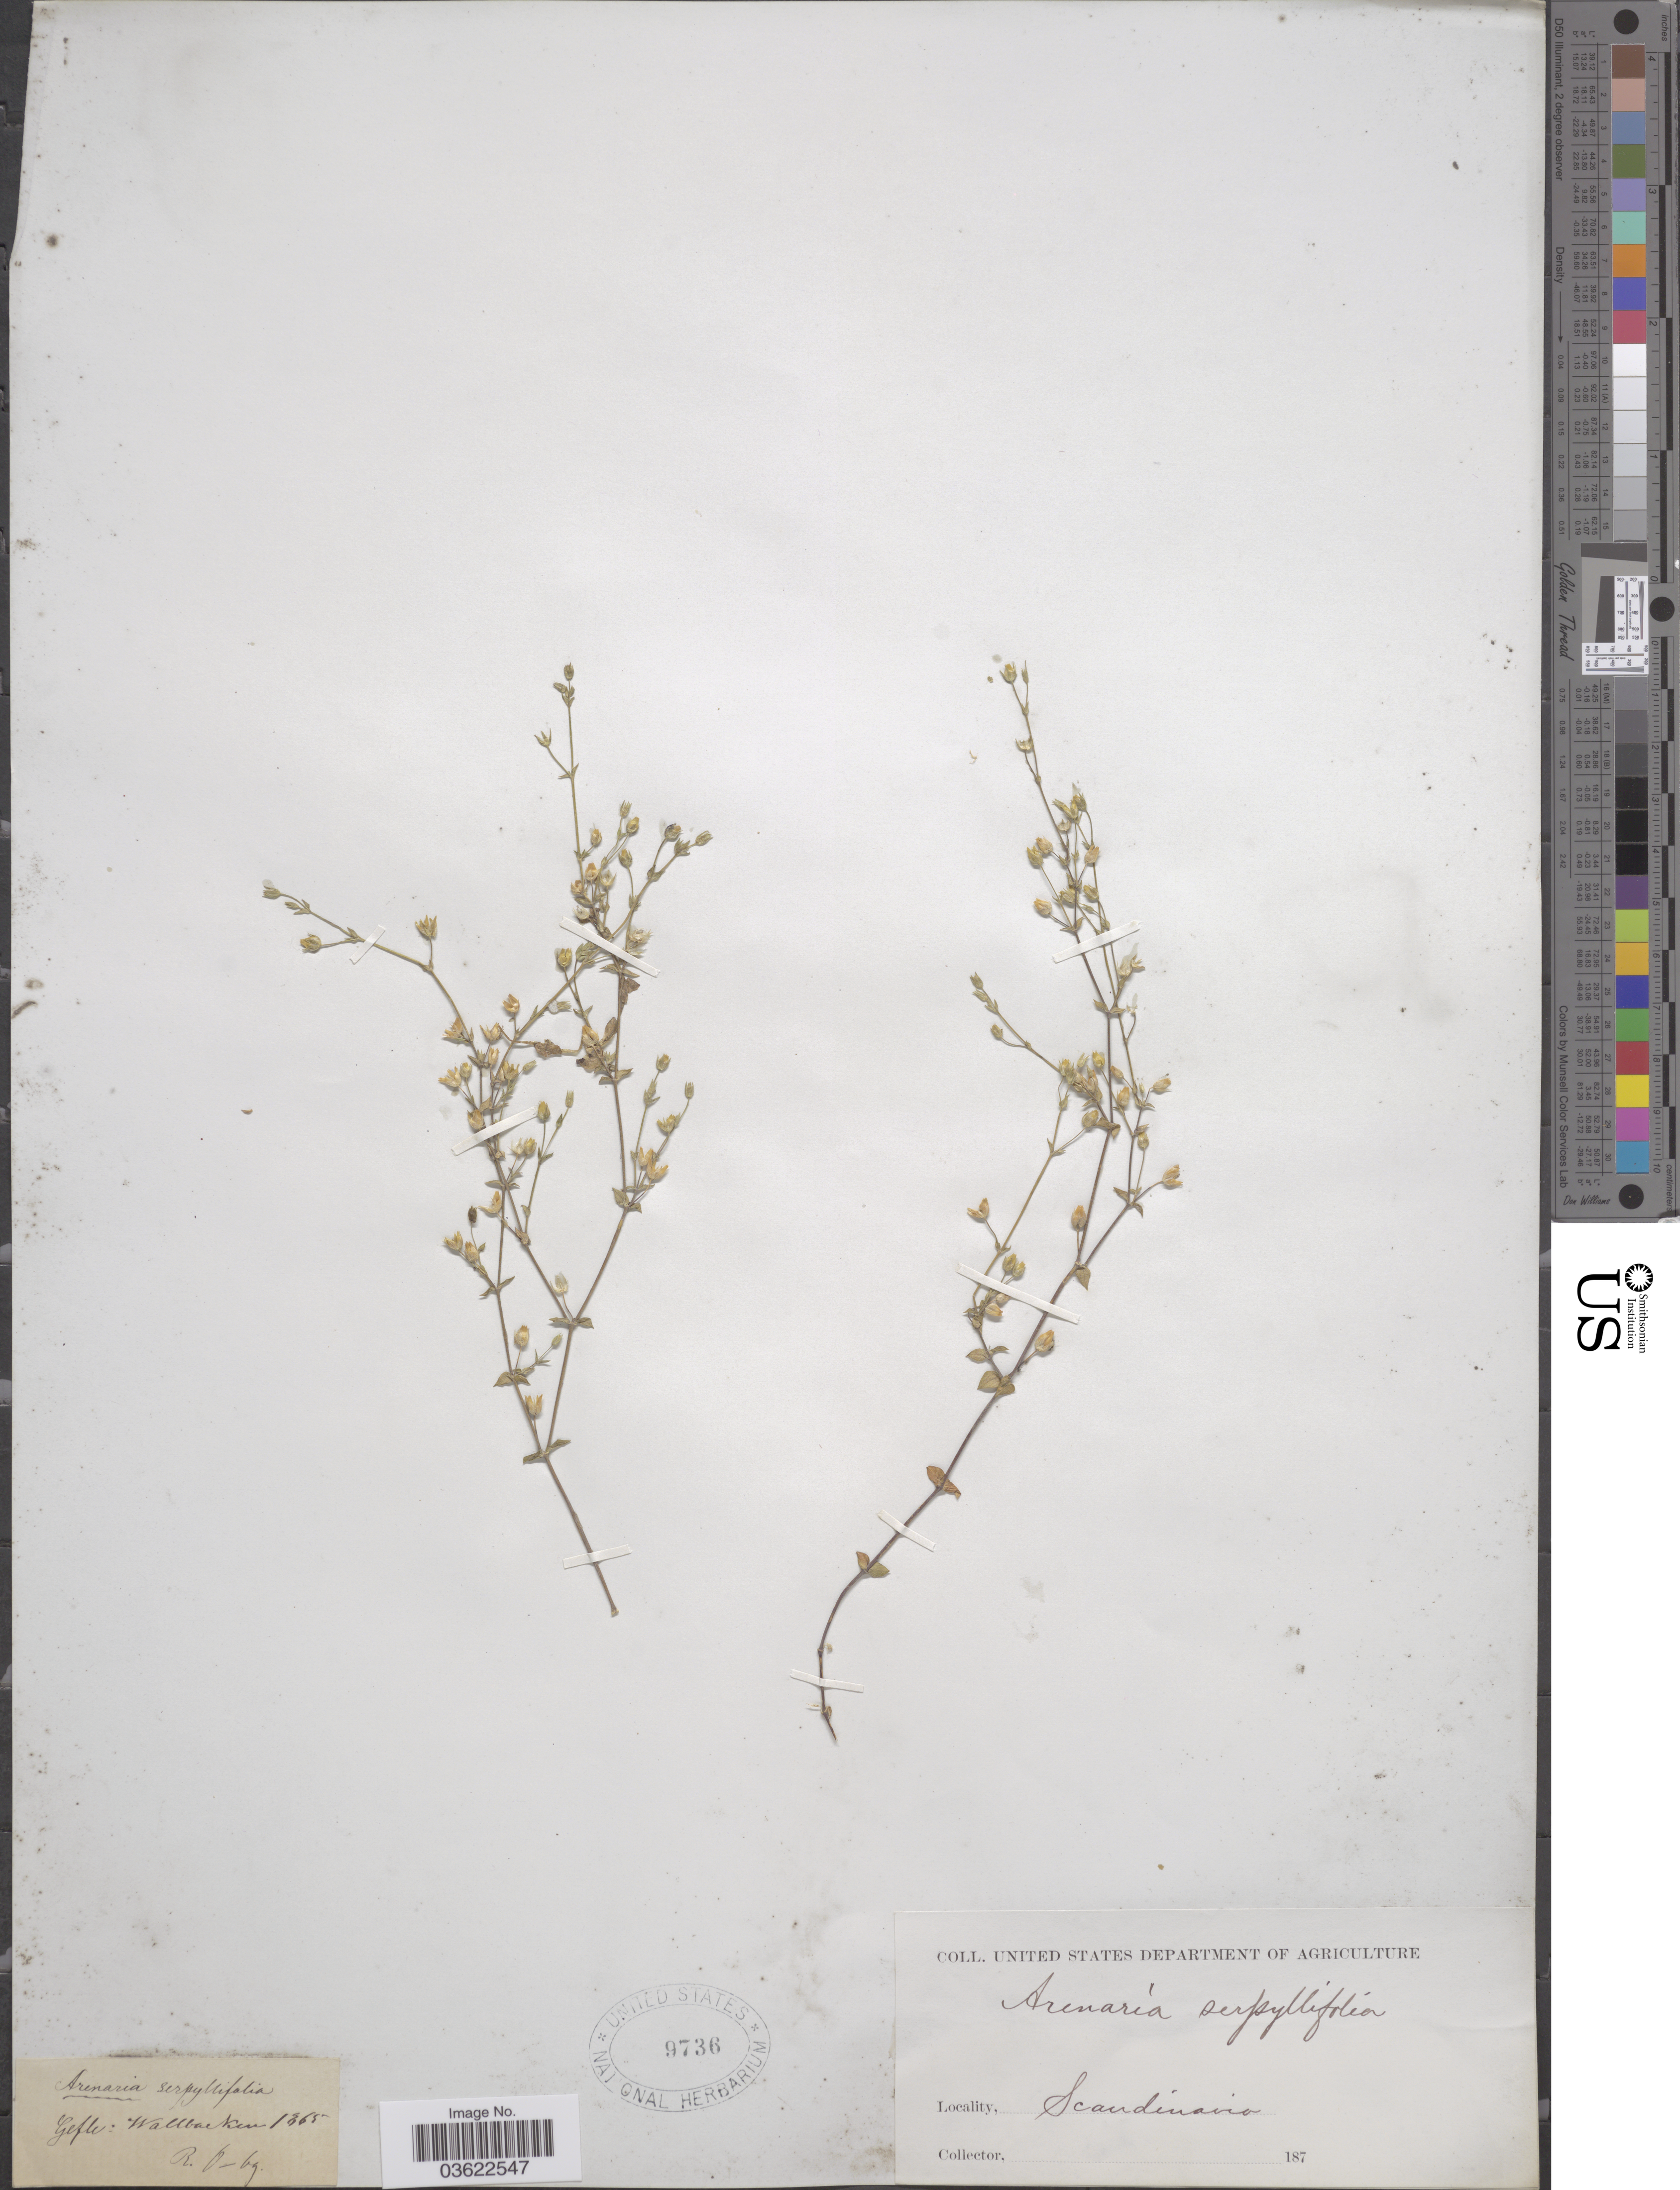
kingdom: Plantae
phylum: Tracheophyta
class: Magnoliopsida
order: Caryophyllales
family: Caryophyllaceae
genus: Arenaria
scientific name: Arenaria serpyllifolia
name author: L.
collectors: R. Oldberg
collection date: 1865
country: Sweden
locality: Gefle: Wallbacken.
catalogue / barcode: US 9736